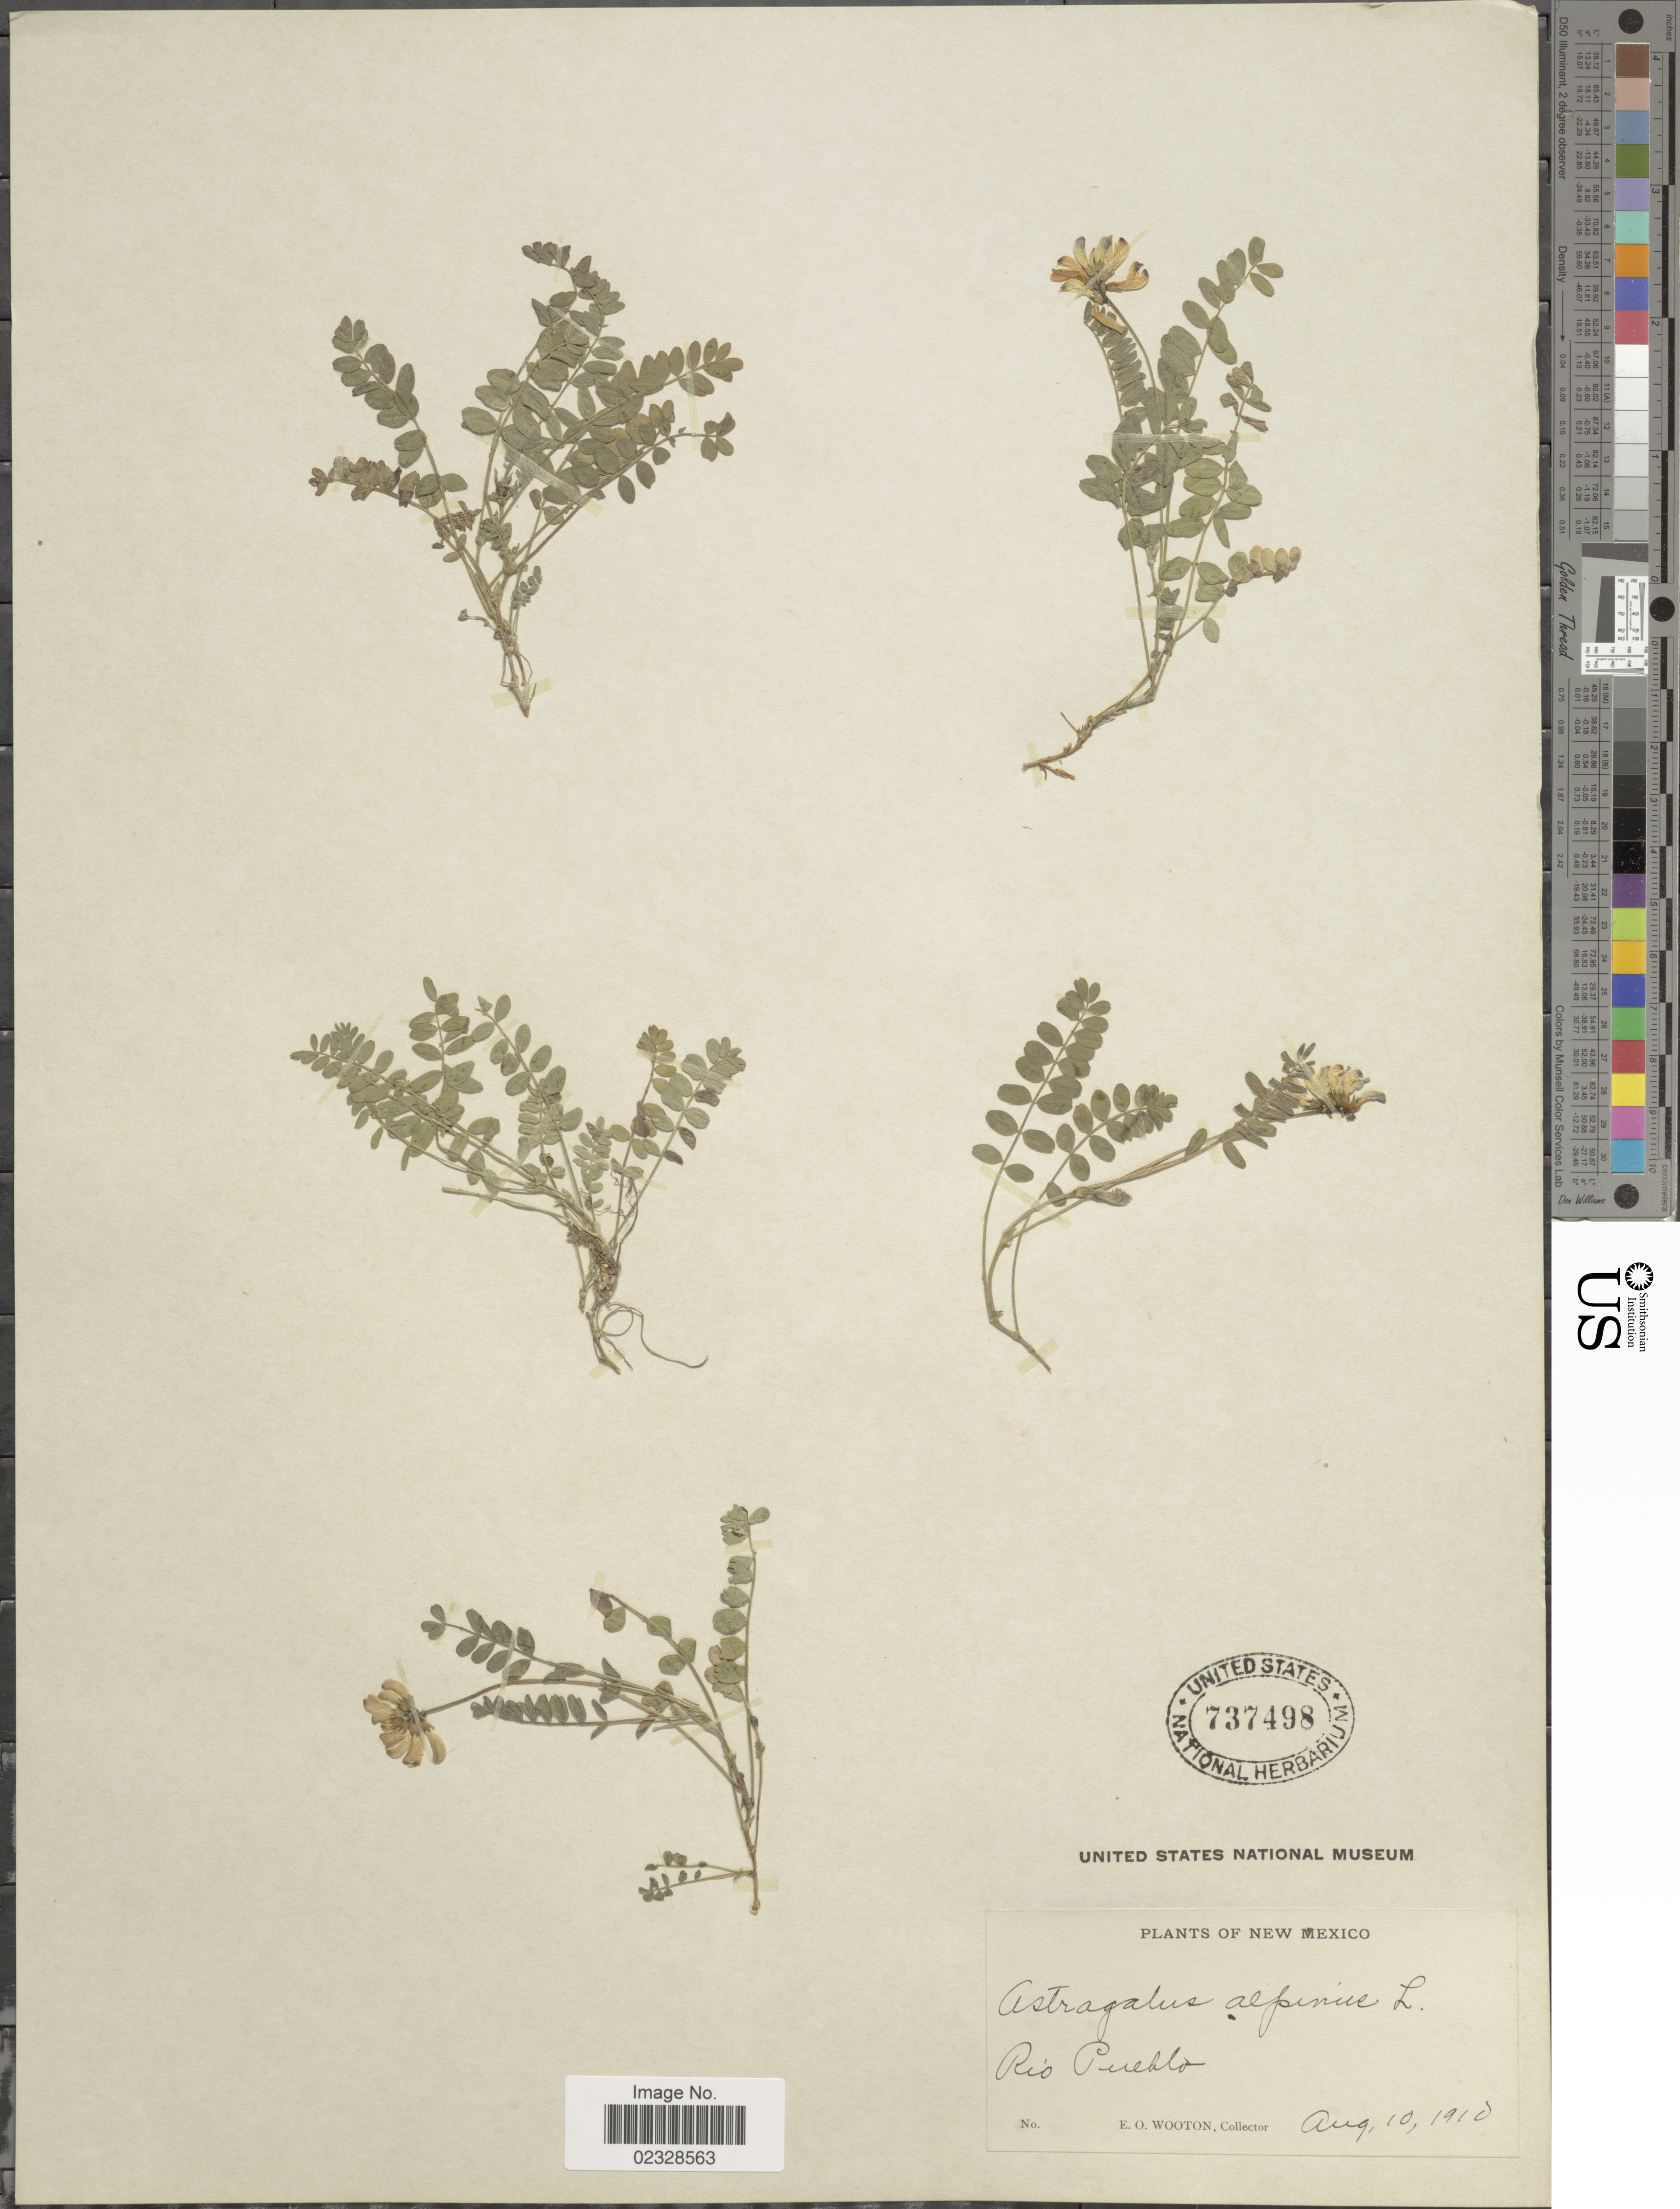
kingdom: Plantae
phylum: Tracheophyta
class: Magnoliopsida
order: Fabales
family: Fabaceae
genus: Astragalus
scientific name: Astragalus alpinus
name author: L.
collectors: E. O. Wooton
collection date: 1910-08-10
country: United States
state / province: New Mexico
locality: Rio Pueblo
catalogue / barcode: US 737498